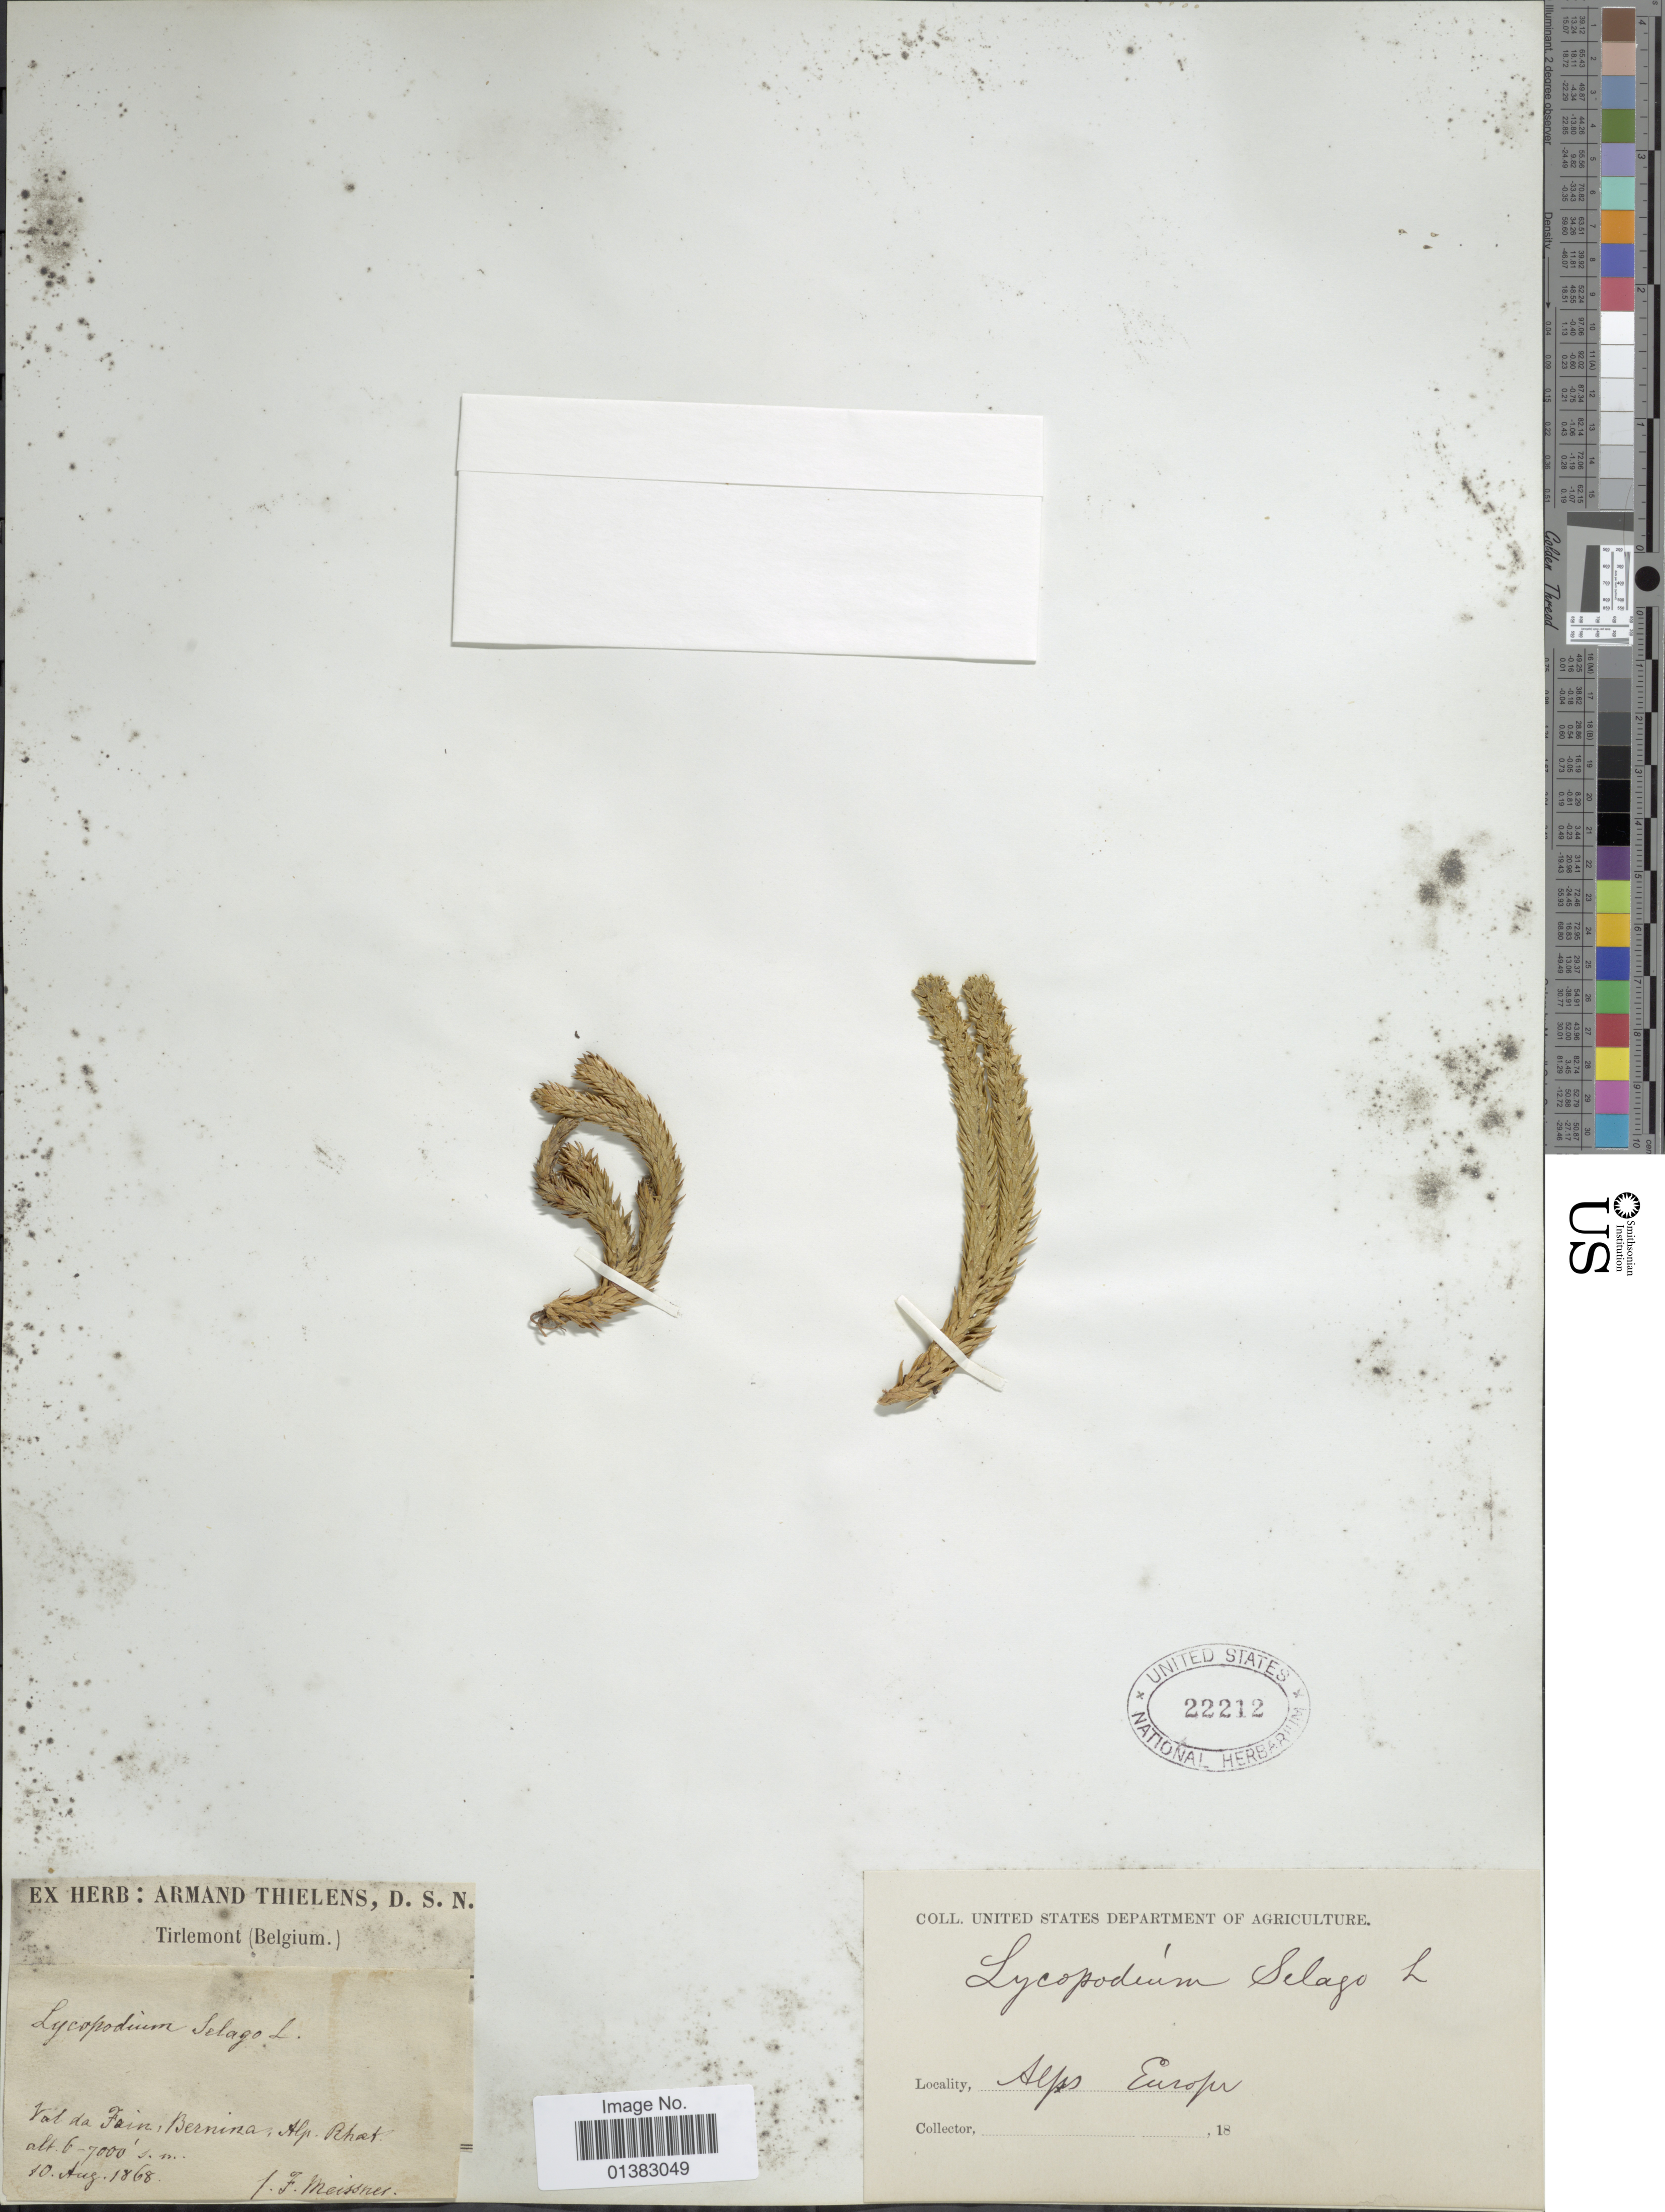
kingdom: Plantae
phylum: Tracheophyta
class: Lycopodiopsida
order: Lycopodiales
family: Lycopodiaceae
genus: Huperzia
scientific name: Huperzia selago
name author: (L.) Bernh. ex Schrank & Mart.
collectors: C. F. W. Meissner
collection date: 1868-08-10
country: Belgium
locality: Tirlemont, Val da Fain, Bernina: Alp Rhat [interpreted]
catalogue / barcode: US 22212